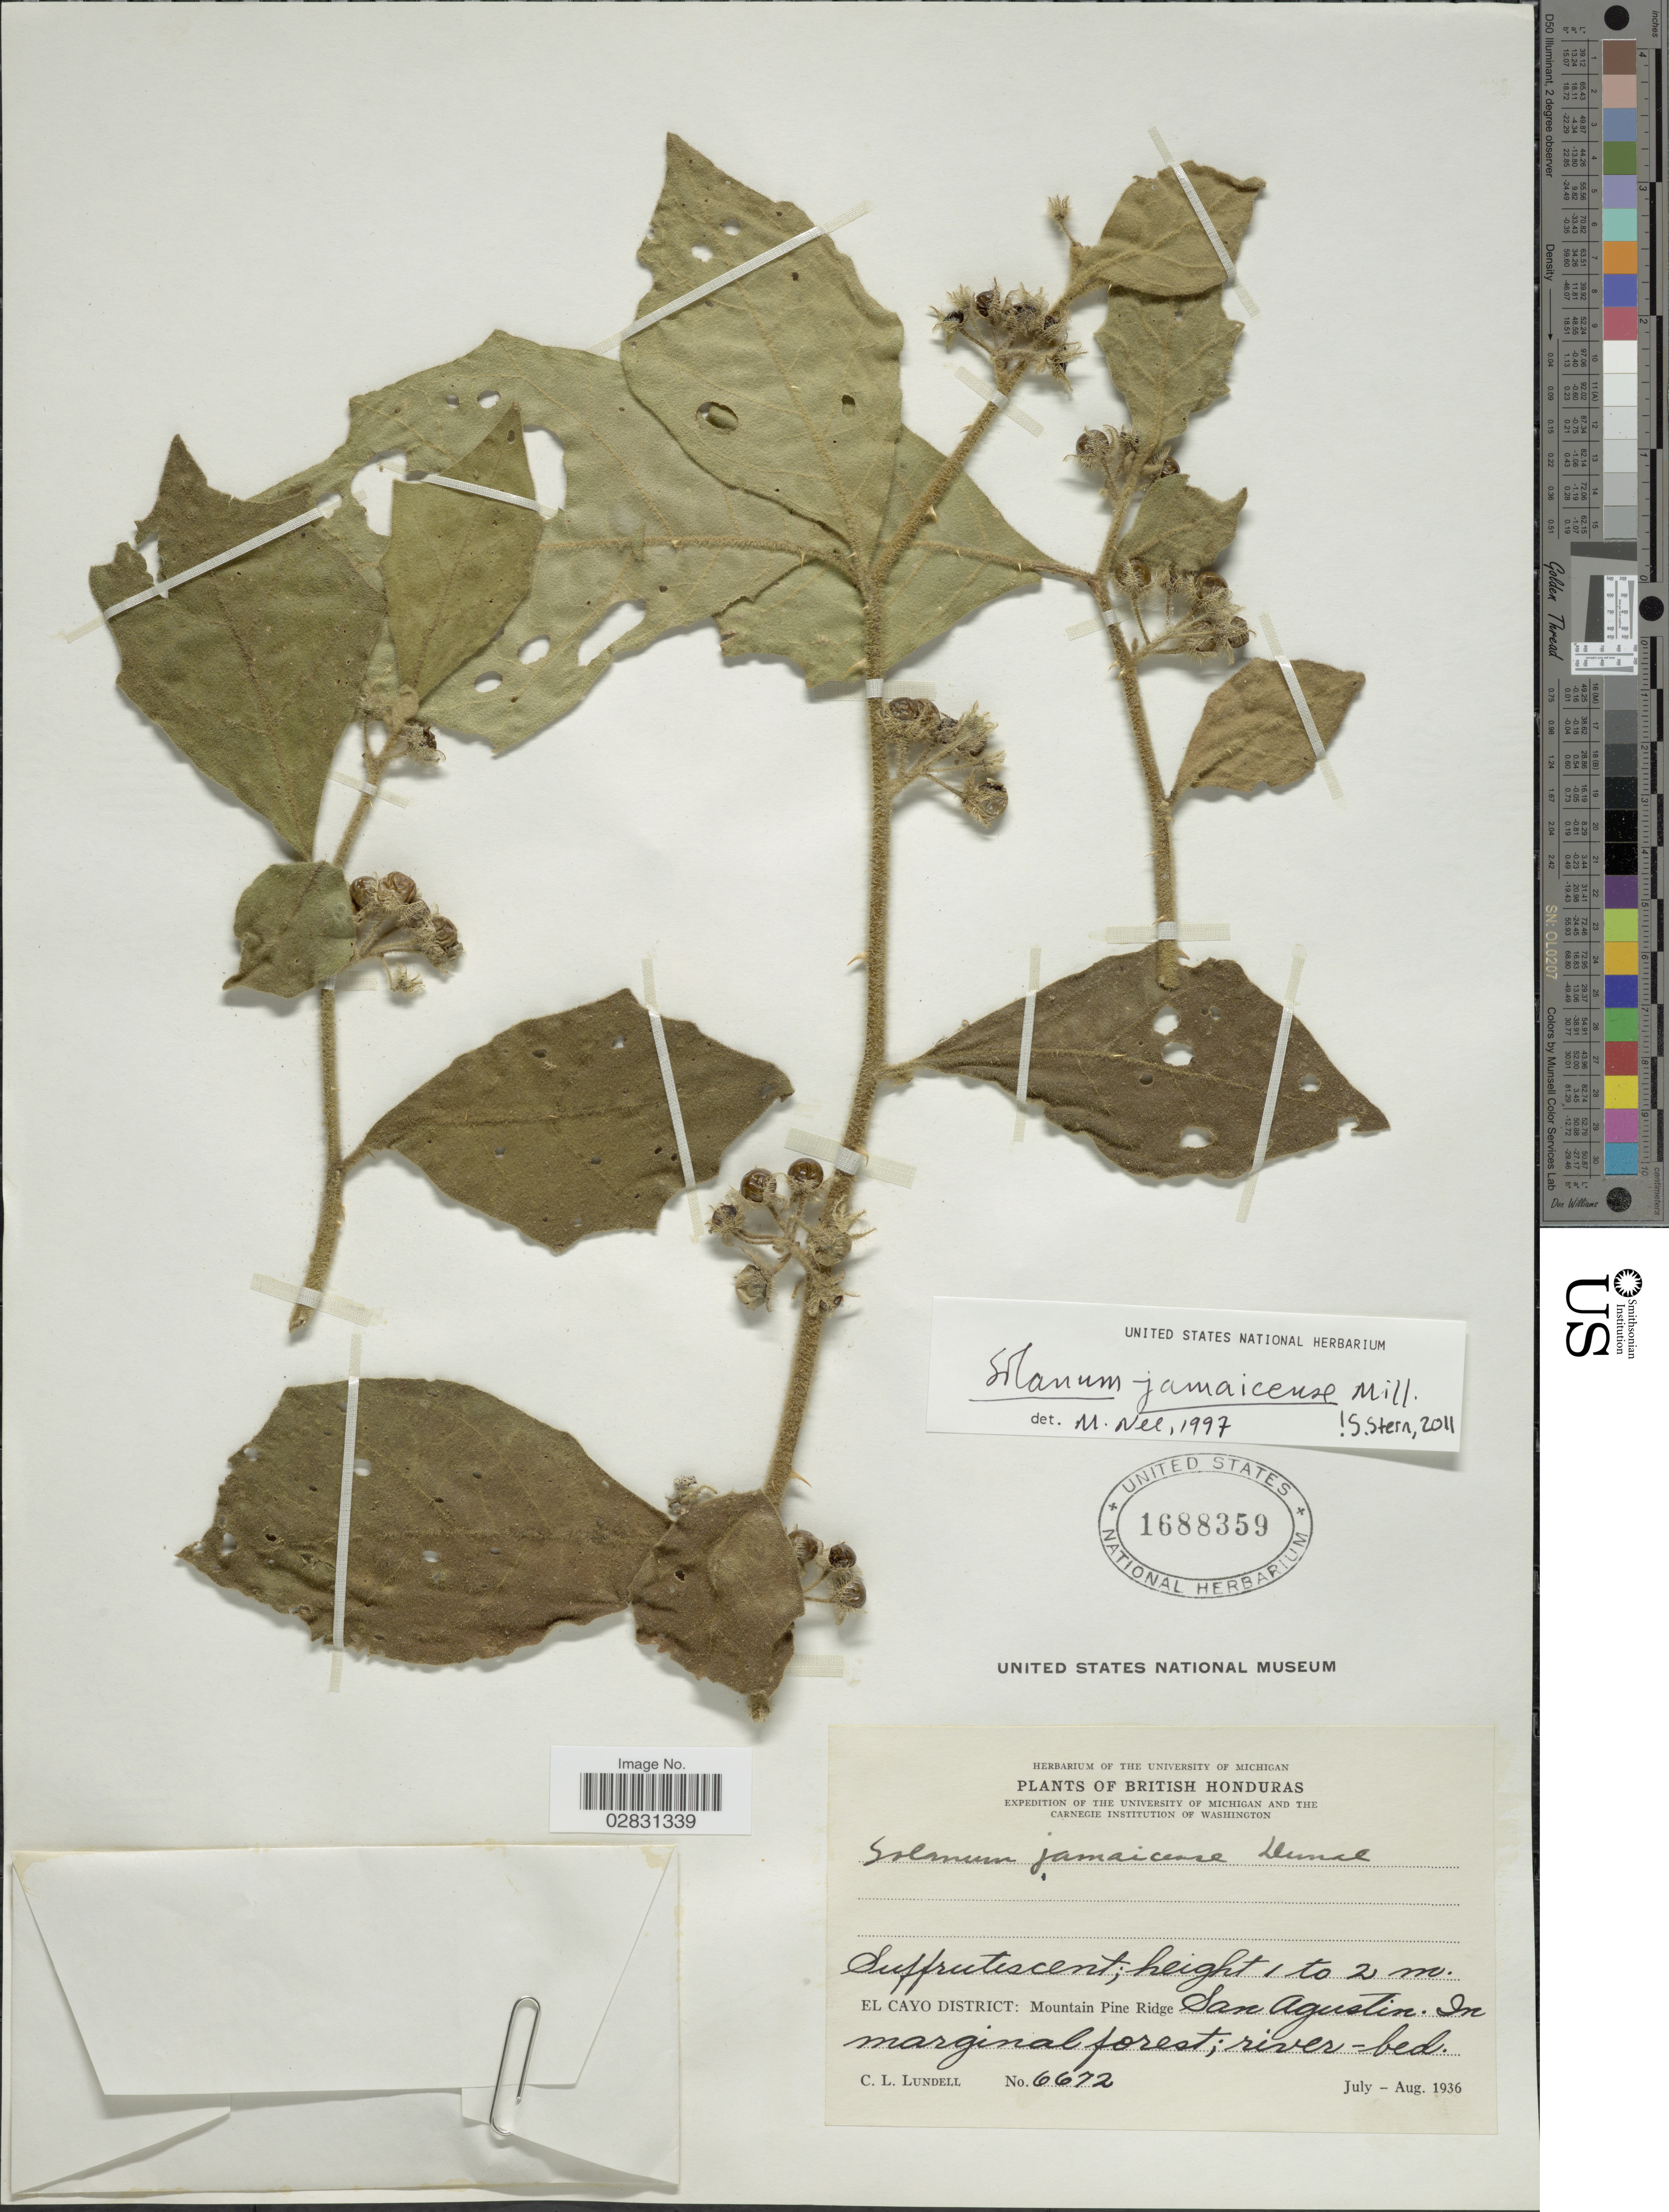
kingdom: Plantae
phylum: Tracheophyta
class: Magnoliopsida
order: Solanales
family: Solanaceae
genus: Solanum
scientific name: Solanum jamaicense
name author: Mill.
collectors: C. L. Lundell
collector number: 6672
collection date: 1936-07/1936-08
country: Belize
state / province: Cayo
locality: British Honduras, Mountain Pine Ridge, San Augustin.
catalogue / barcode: US 1688359